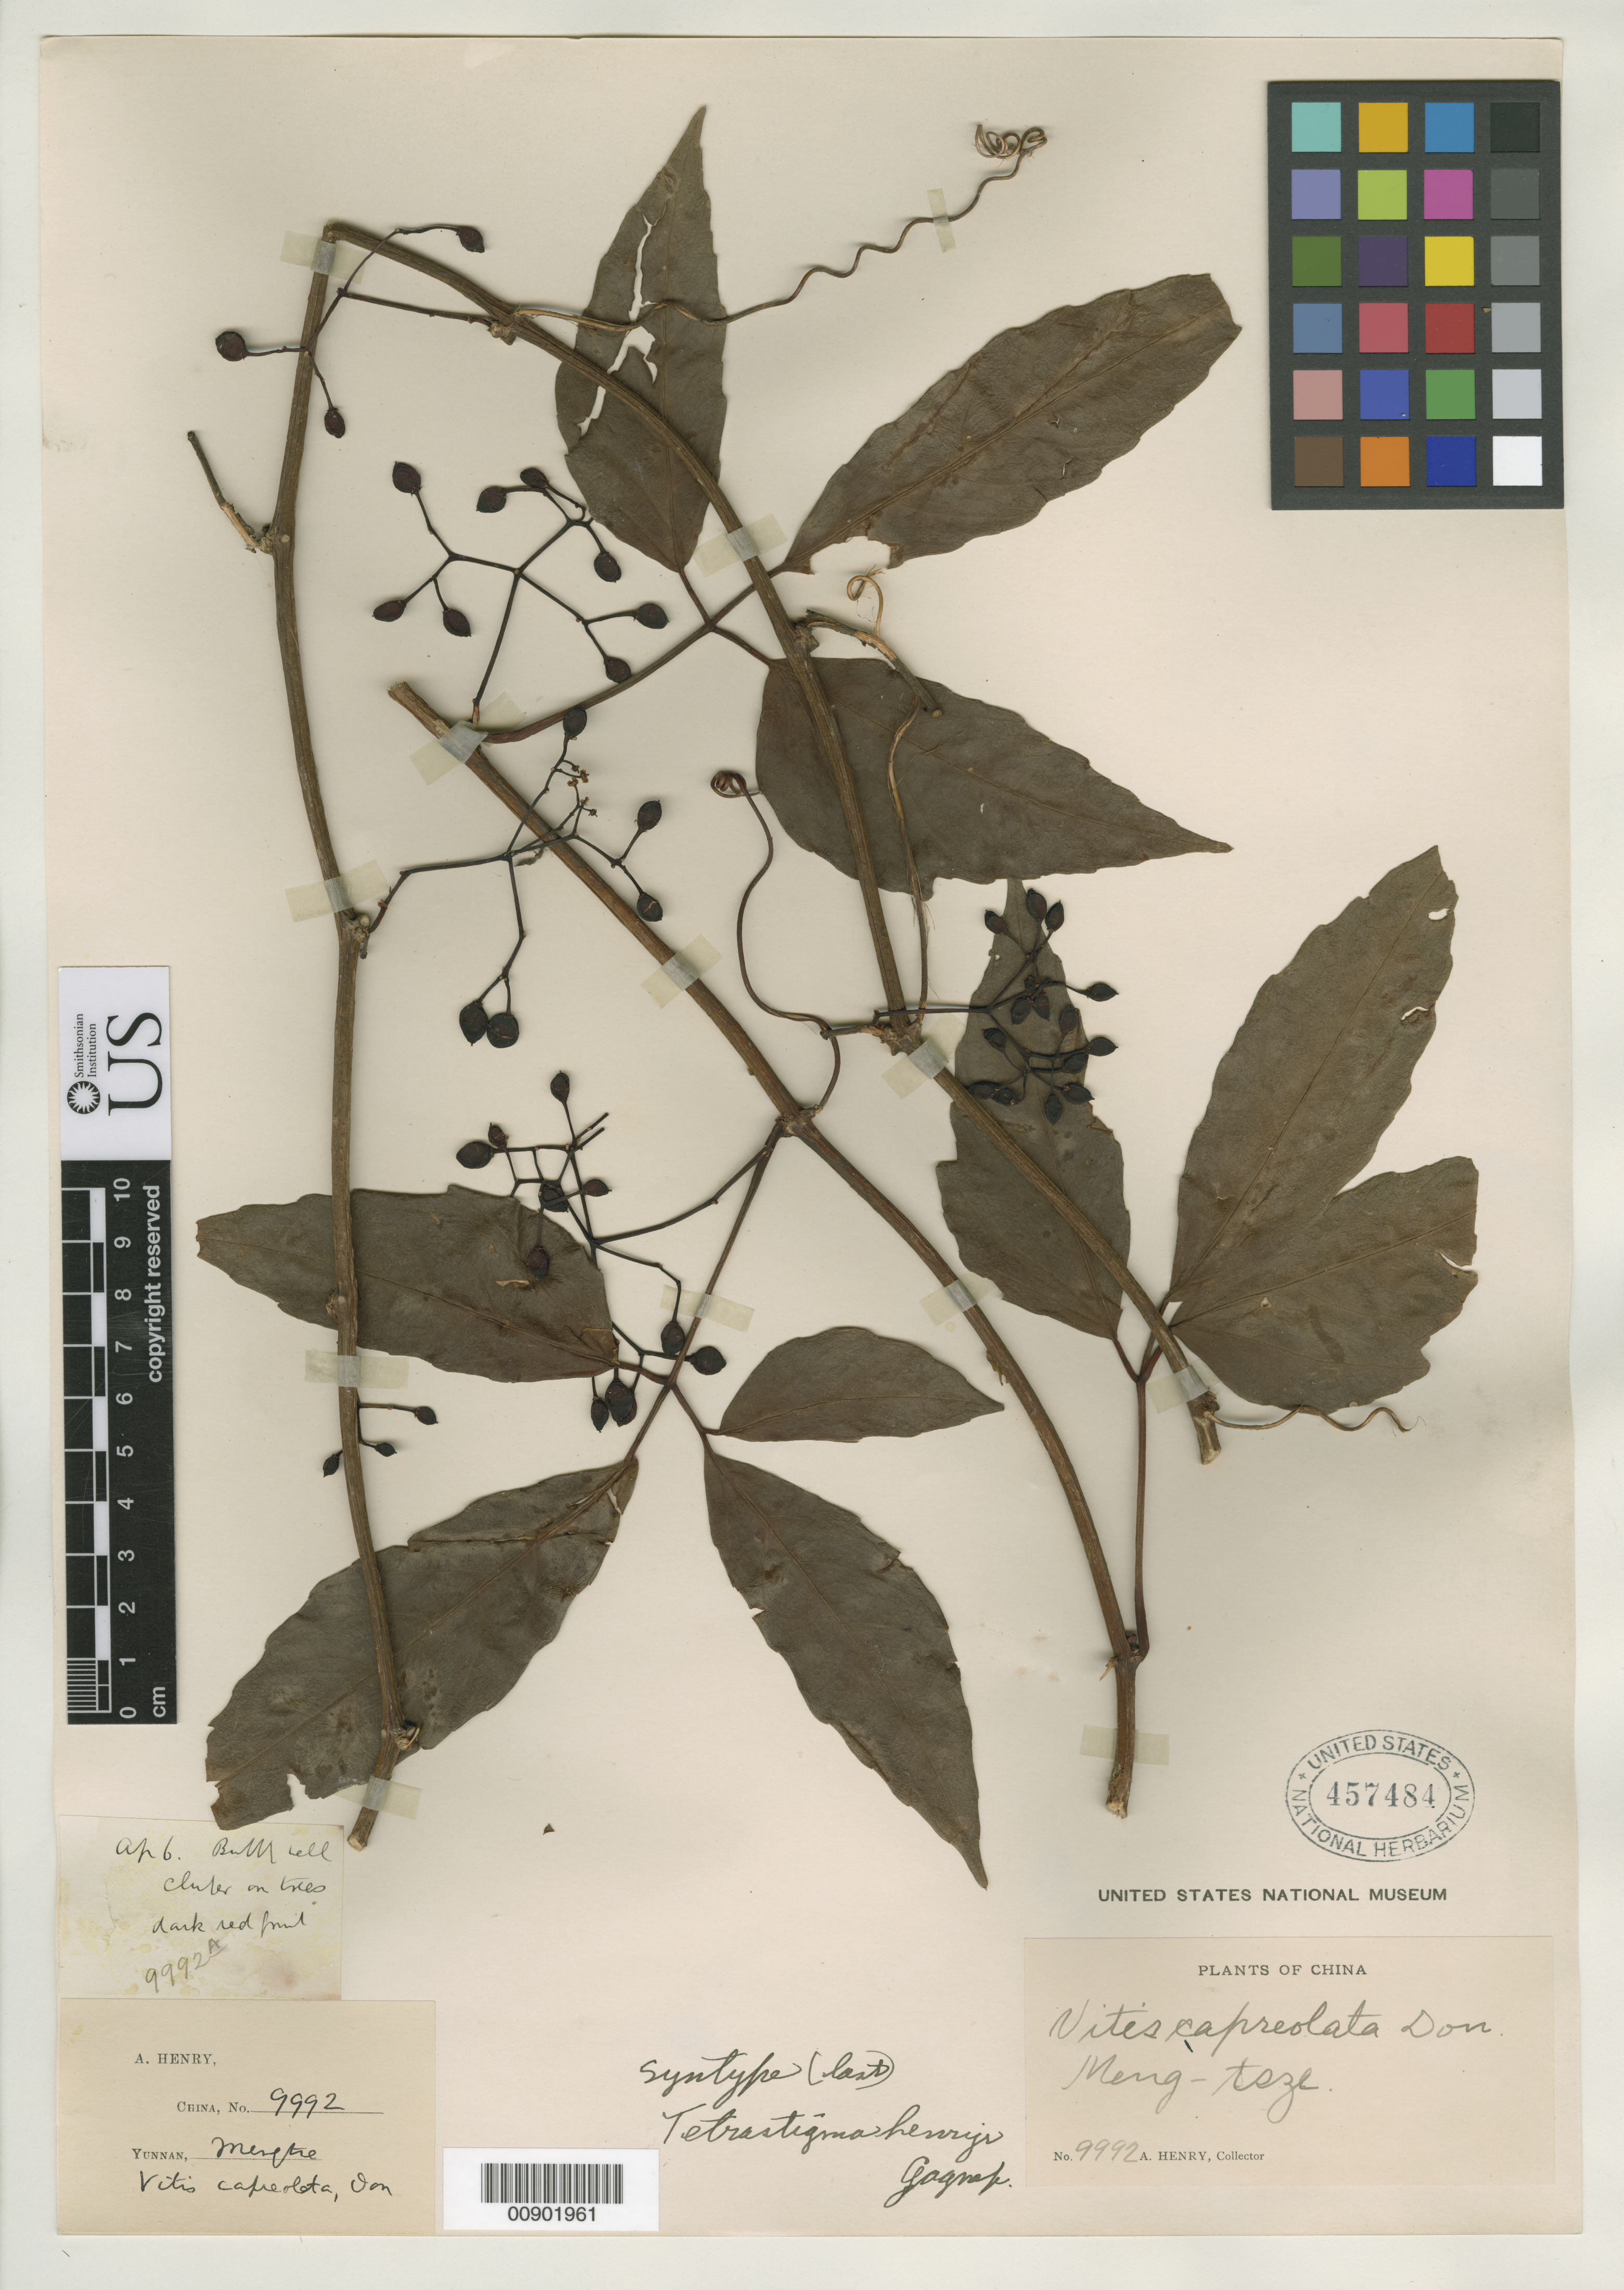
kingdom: Plantae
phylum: Tracheophyta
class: Magnoliopsida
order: Vitales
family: Vitaceae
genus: Tetrastigma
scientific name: Tetrastigma henryi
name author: Gagnep.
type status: Syntype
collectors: A. Henry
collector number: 9992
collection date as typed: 06 Apr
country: China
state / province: Yunnan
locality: Yunnan, Mengtze.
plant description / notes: Protologue cites Henry 9992A; this specimen ambiguously labeled as "9992" or "9992A".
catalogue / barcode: US 457484